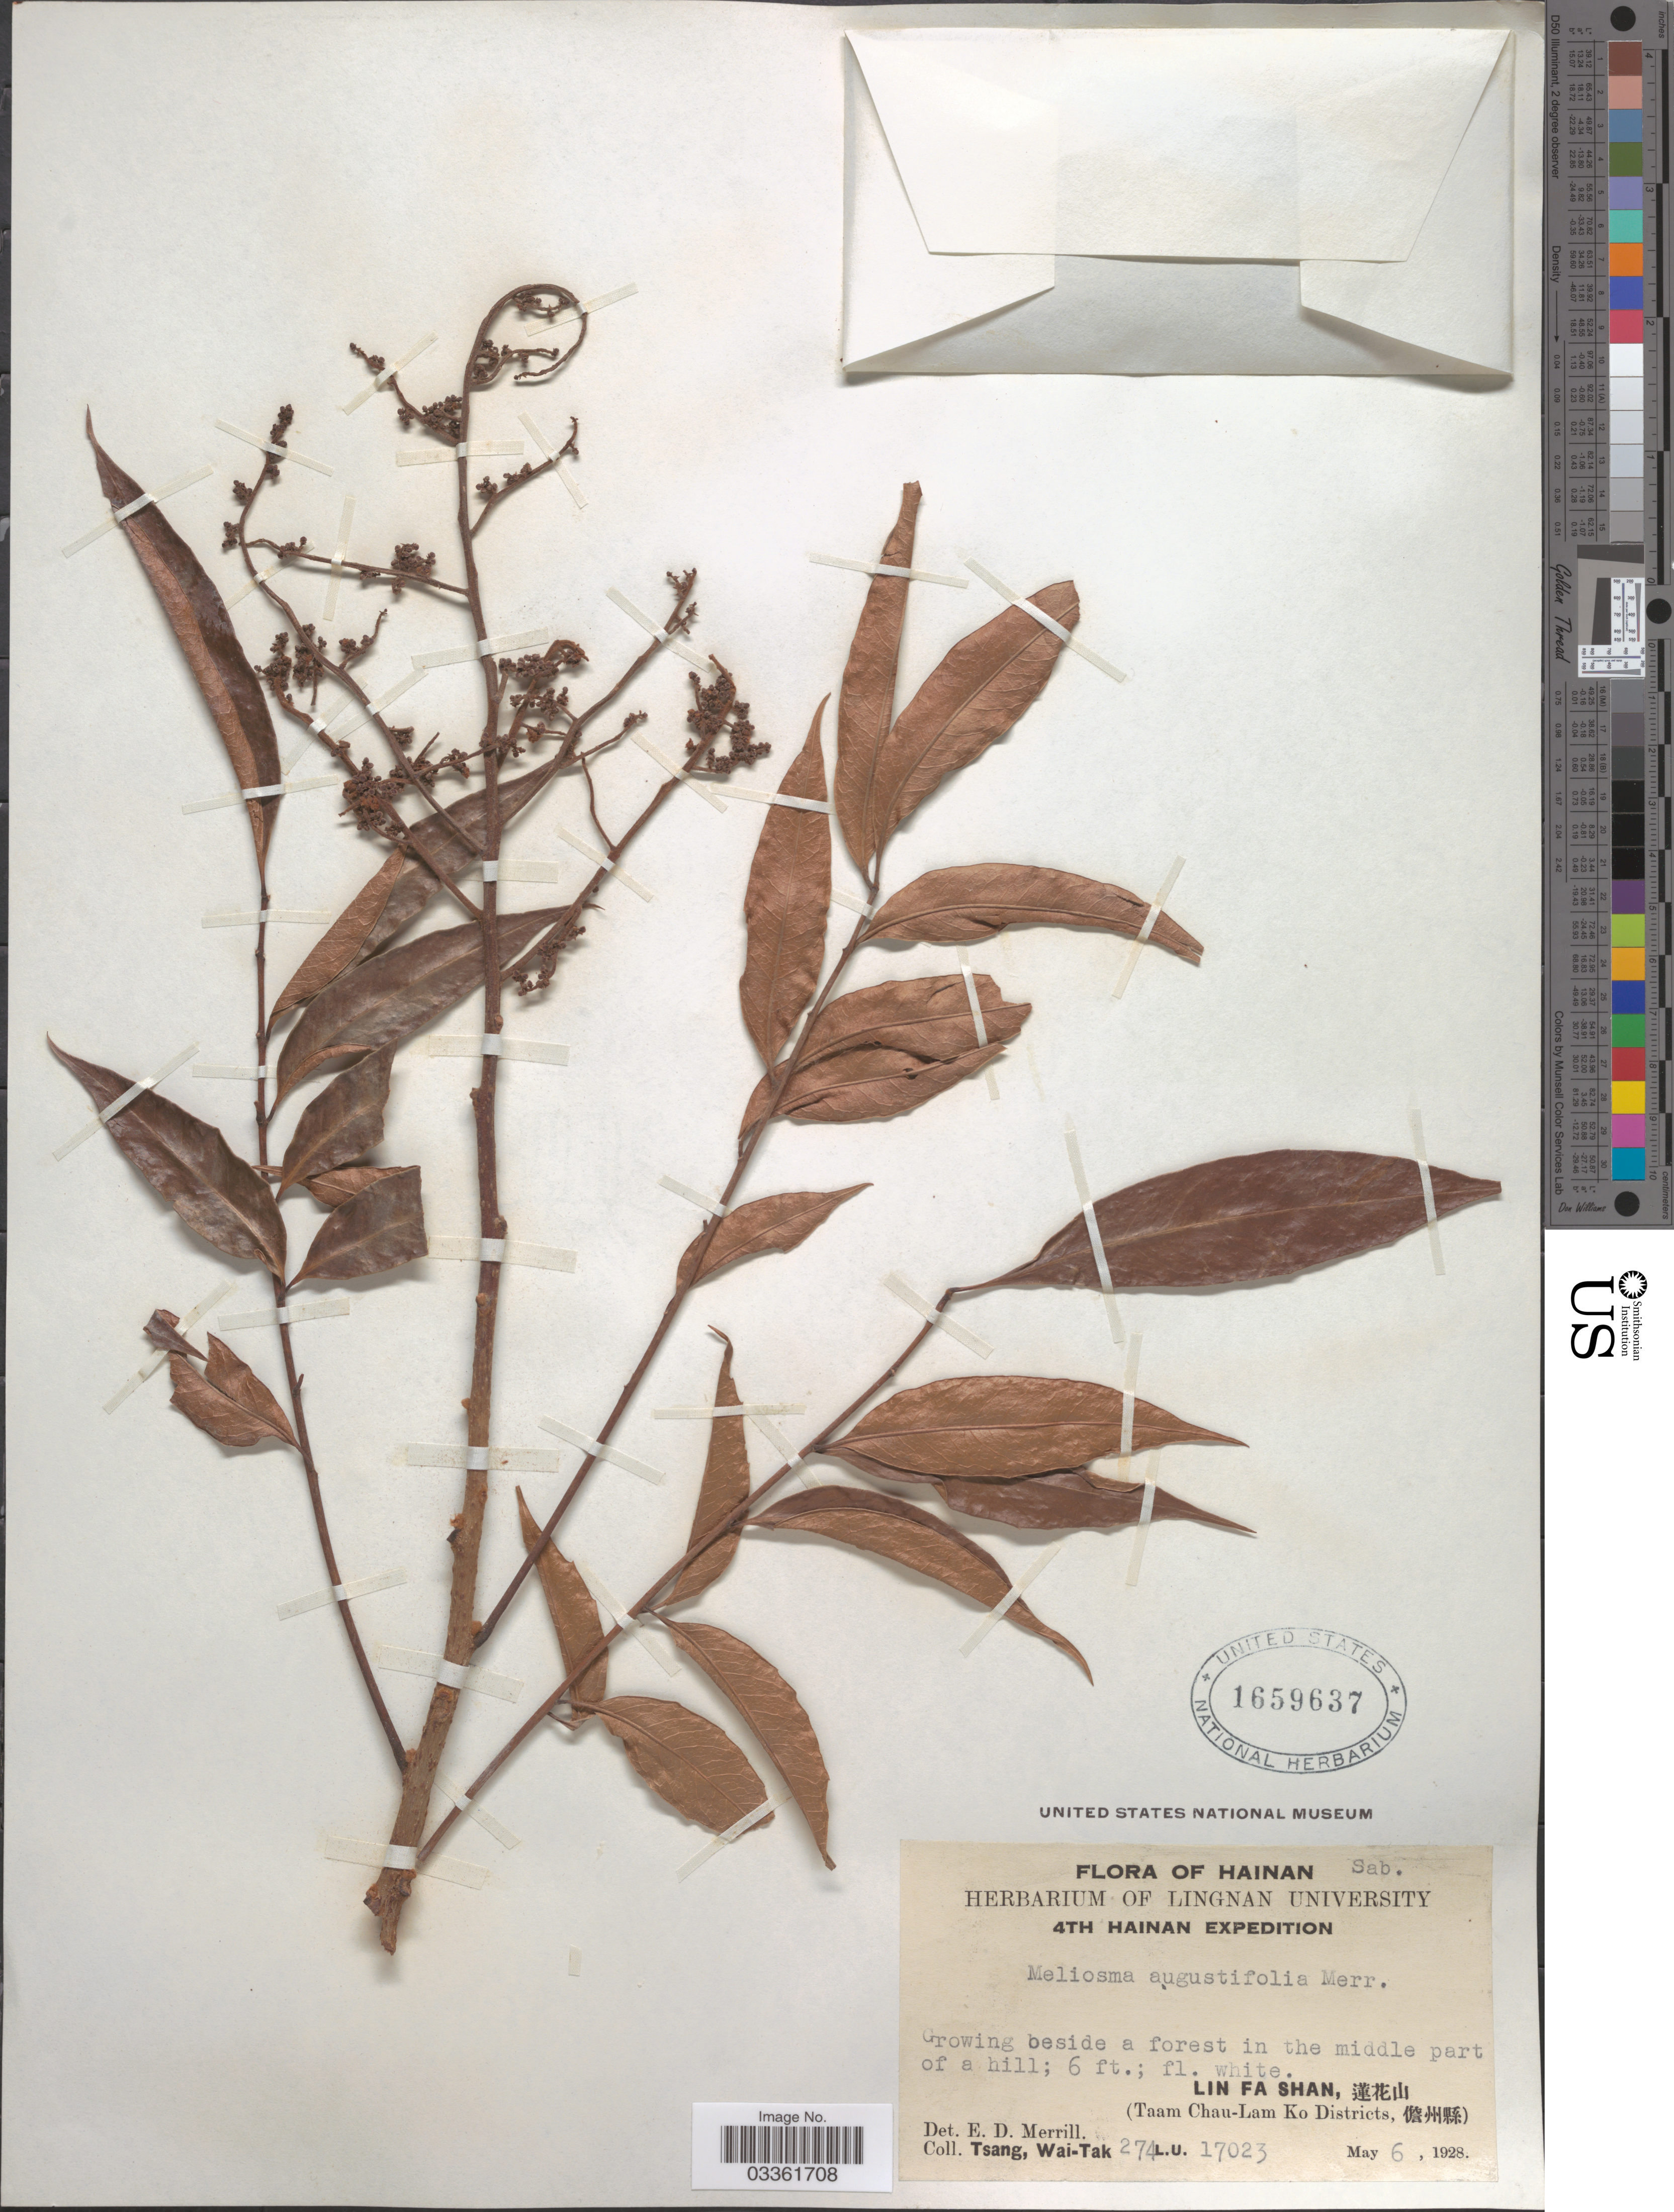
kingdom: Plantae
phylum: Tracheophyta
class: Magnoliopsida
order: Proteales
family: Sabiaceae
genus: Meliosma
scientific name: Meliosma angustifolia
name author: Merr.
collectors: W. T. Tsang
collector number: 274 L.U. 17023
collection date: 1928-05-06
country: China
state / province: Hainan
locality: Lin Fa Shan, X. (Taam Chau-Lam Ko Districts, X).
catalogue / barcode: US 1659637